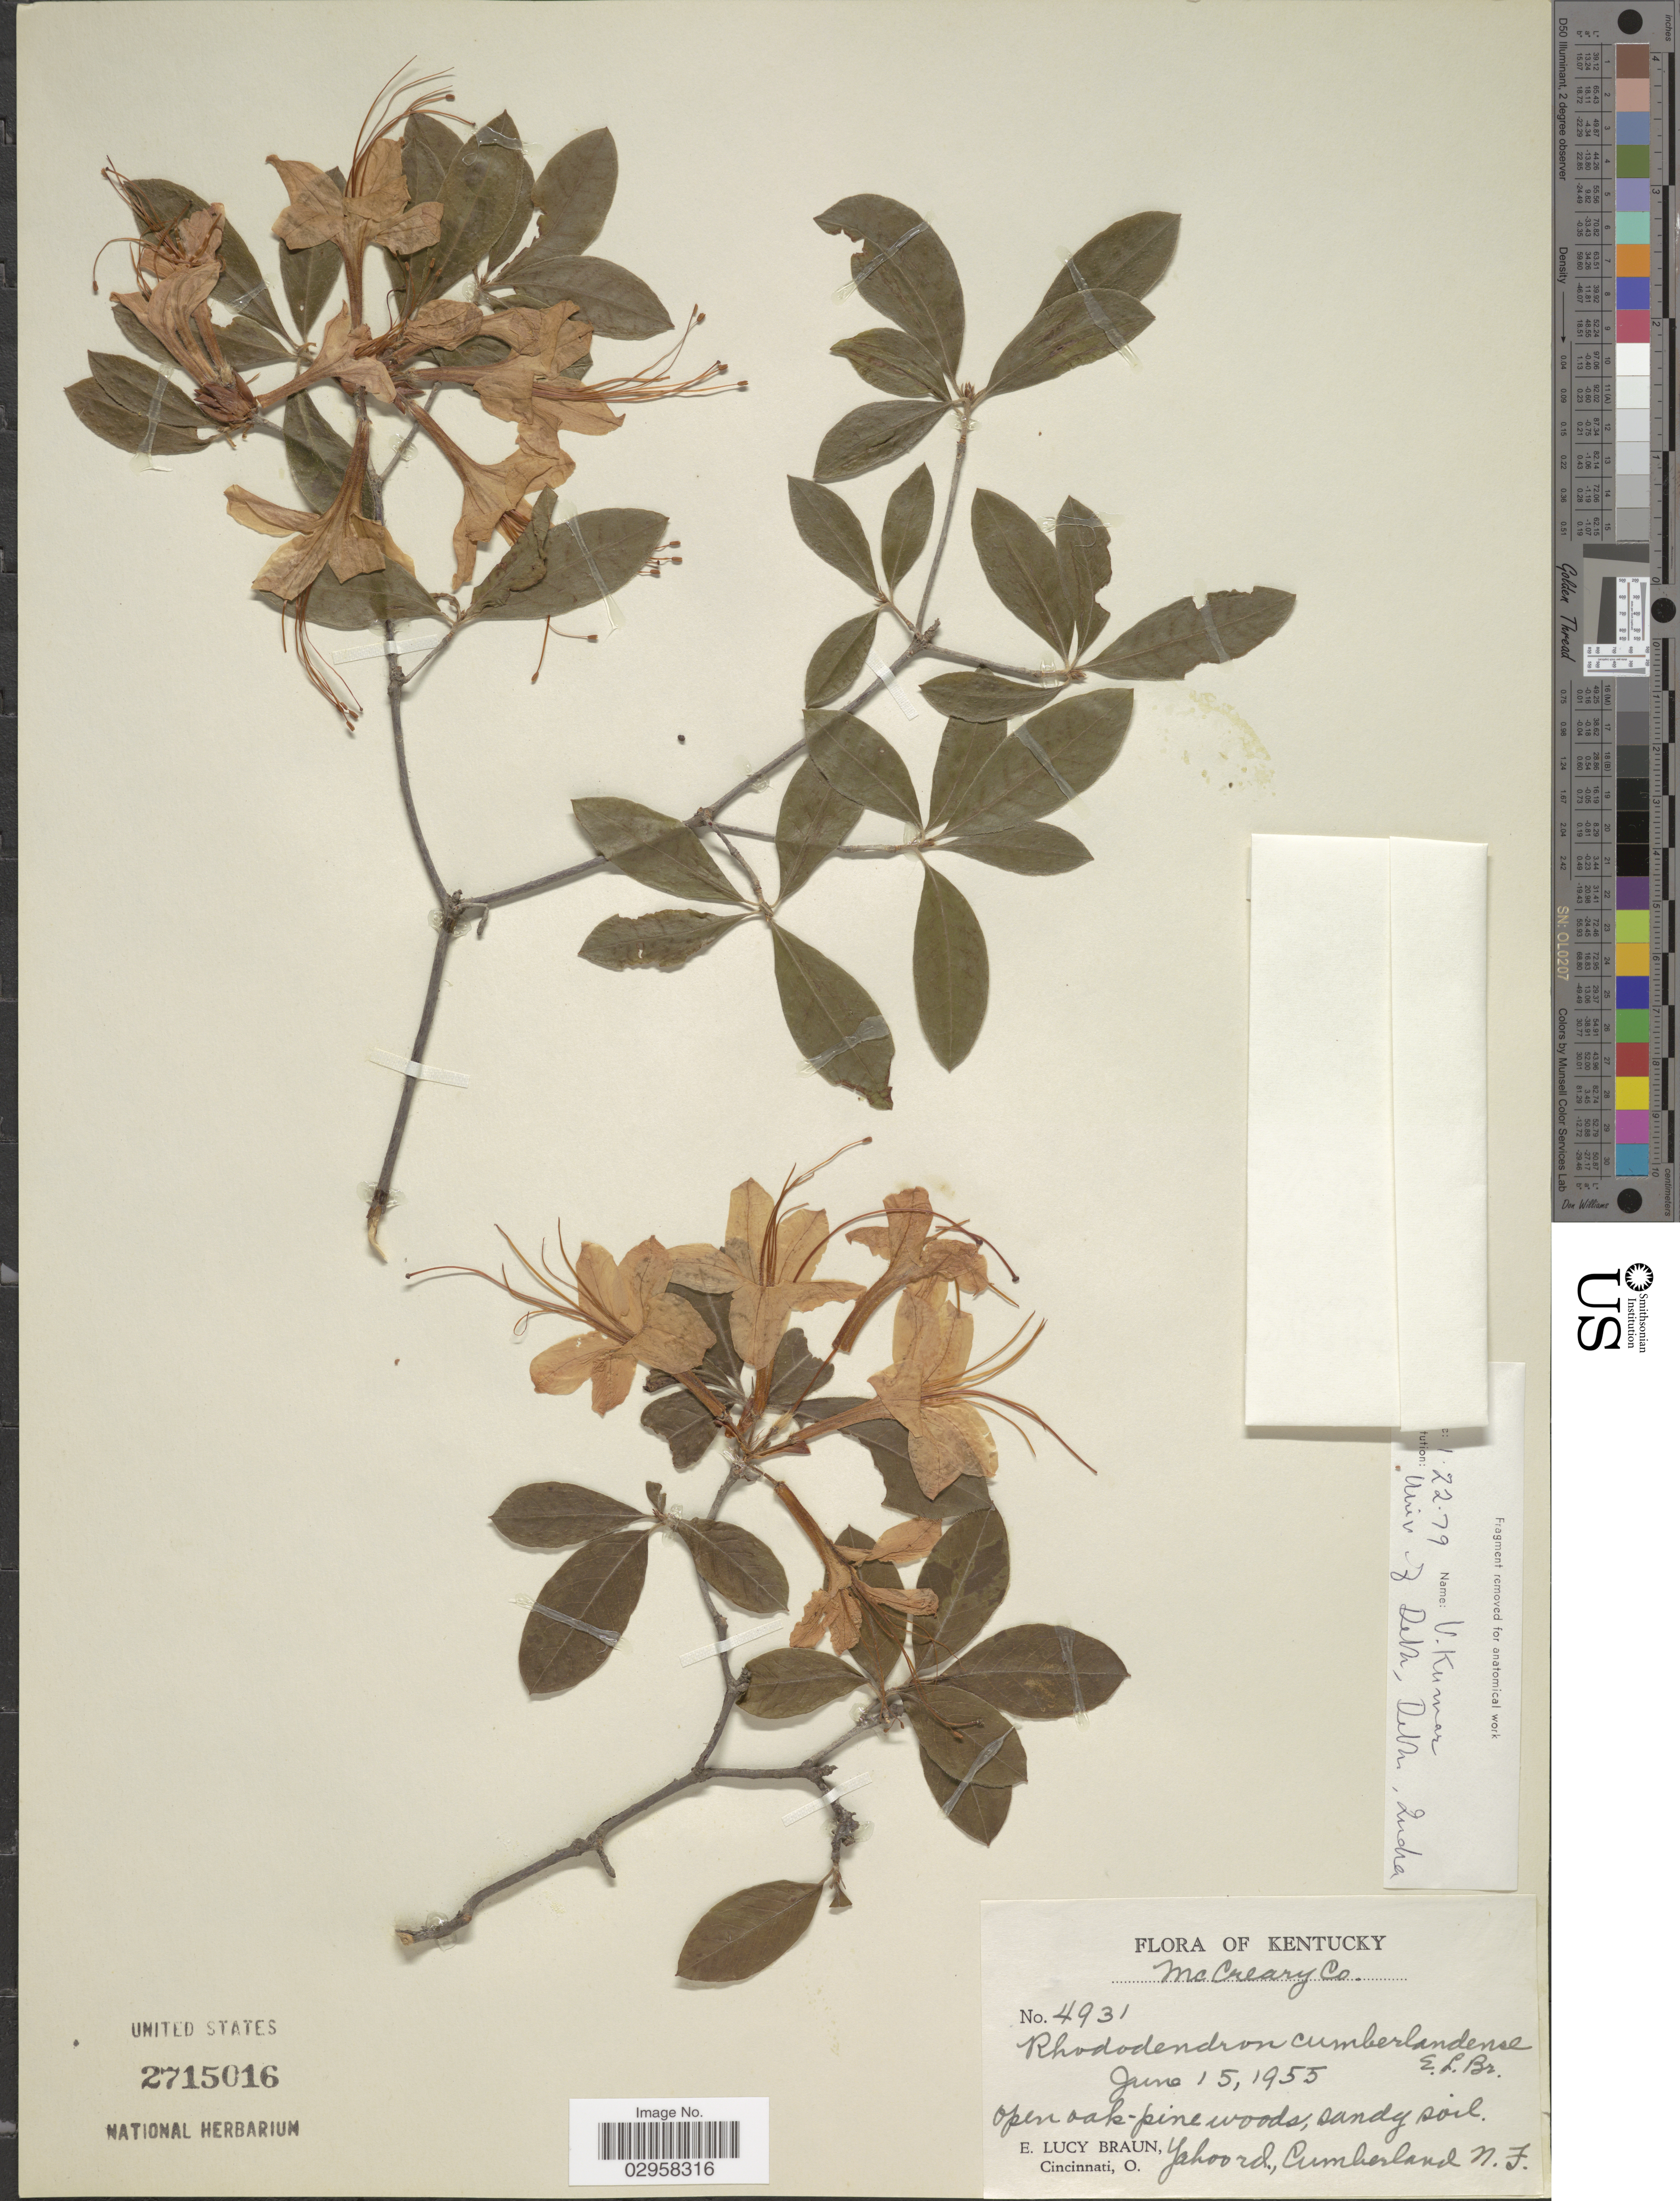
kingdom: Plantae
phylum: Tracheophyta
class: Magnoliopsida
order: Ericales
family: Ericaceae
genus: Rhododendron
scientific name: Rhododendron cumberlandense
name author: E.L. Braun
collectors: E. L. Braun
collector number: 4931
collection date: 1955-06-15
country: United States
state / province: Kentucky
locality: McCreary Co. Open oak-pine woods, sandy soil. Yahoord, Cumberland N. F.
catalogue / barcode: US 2715016